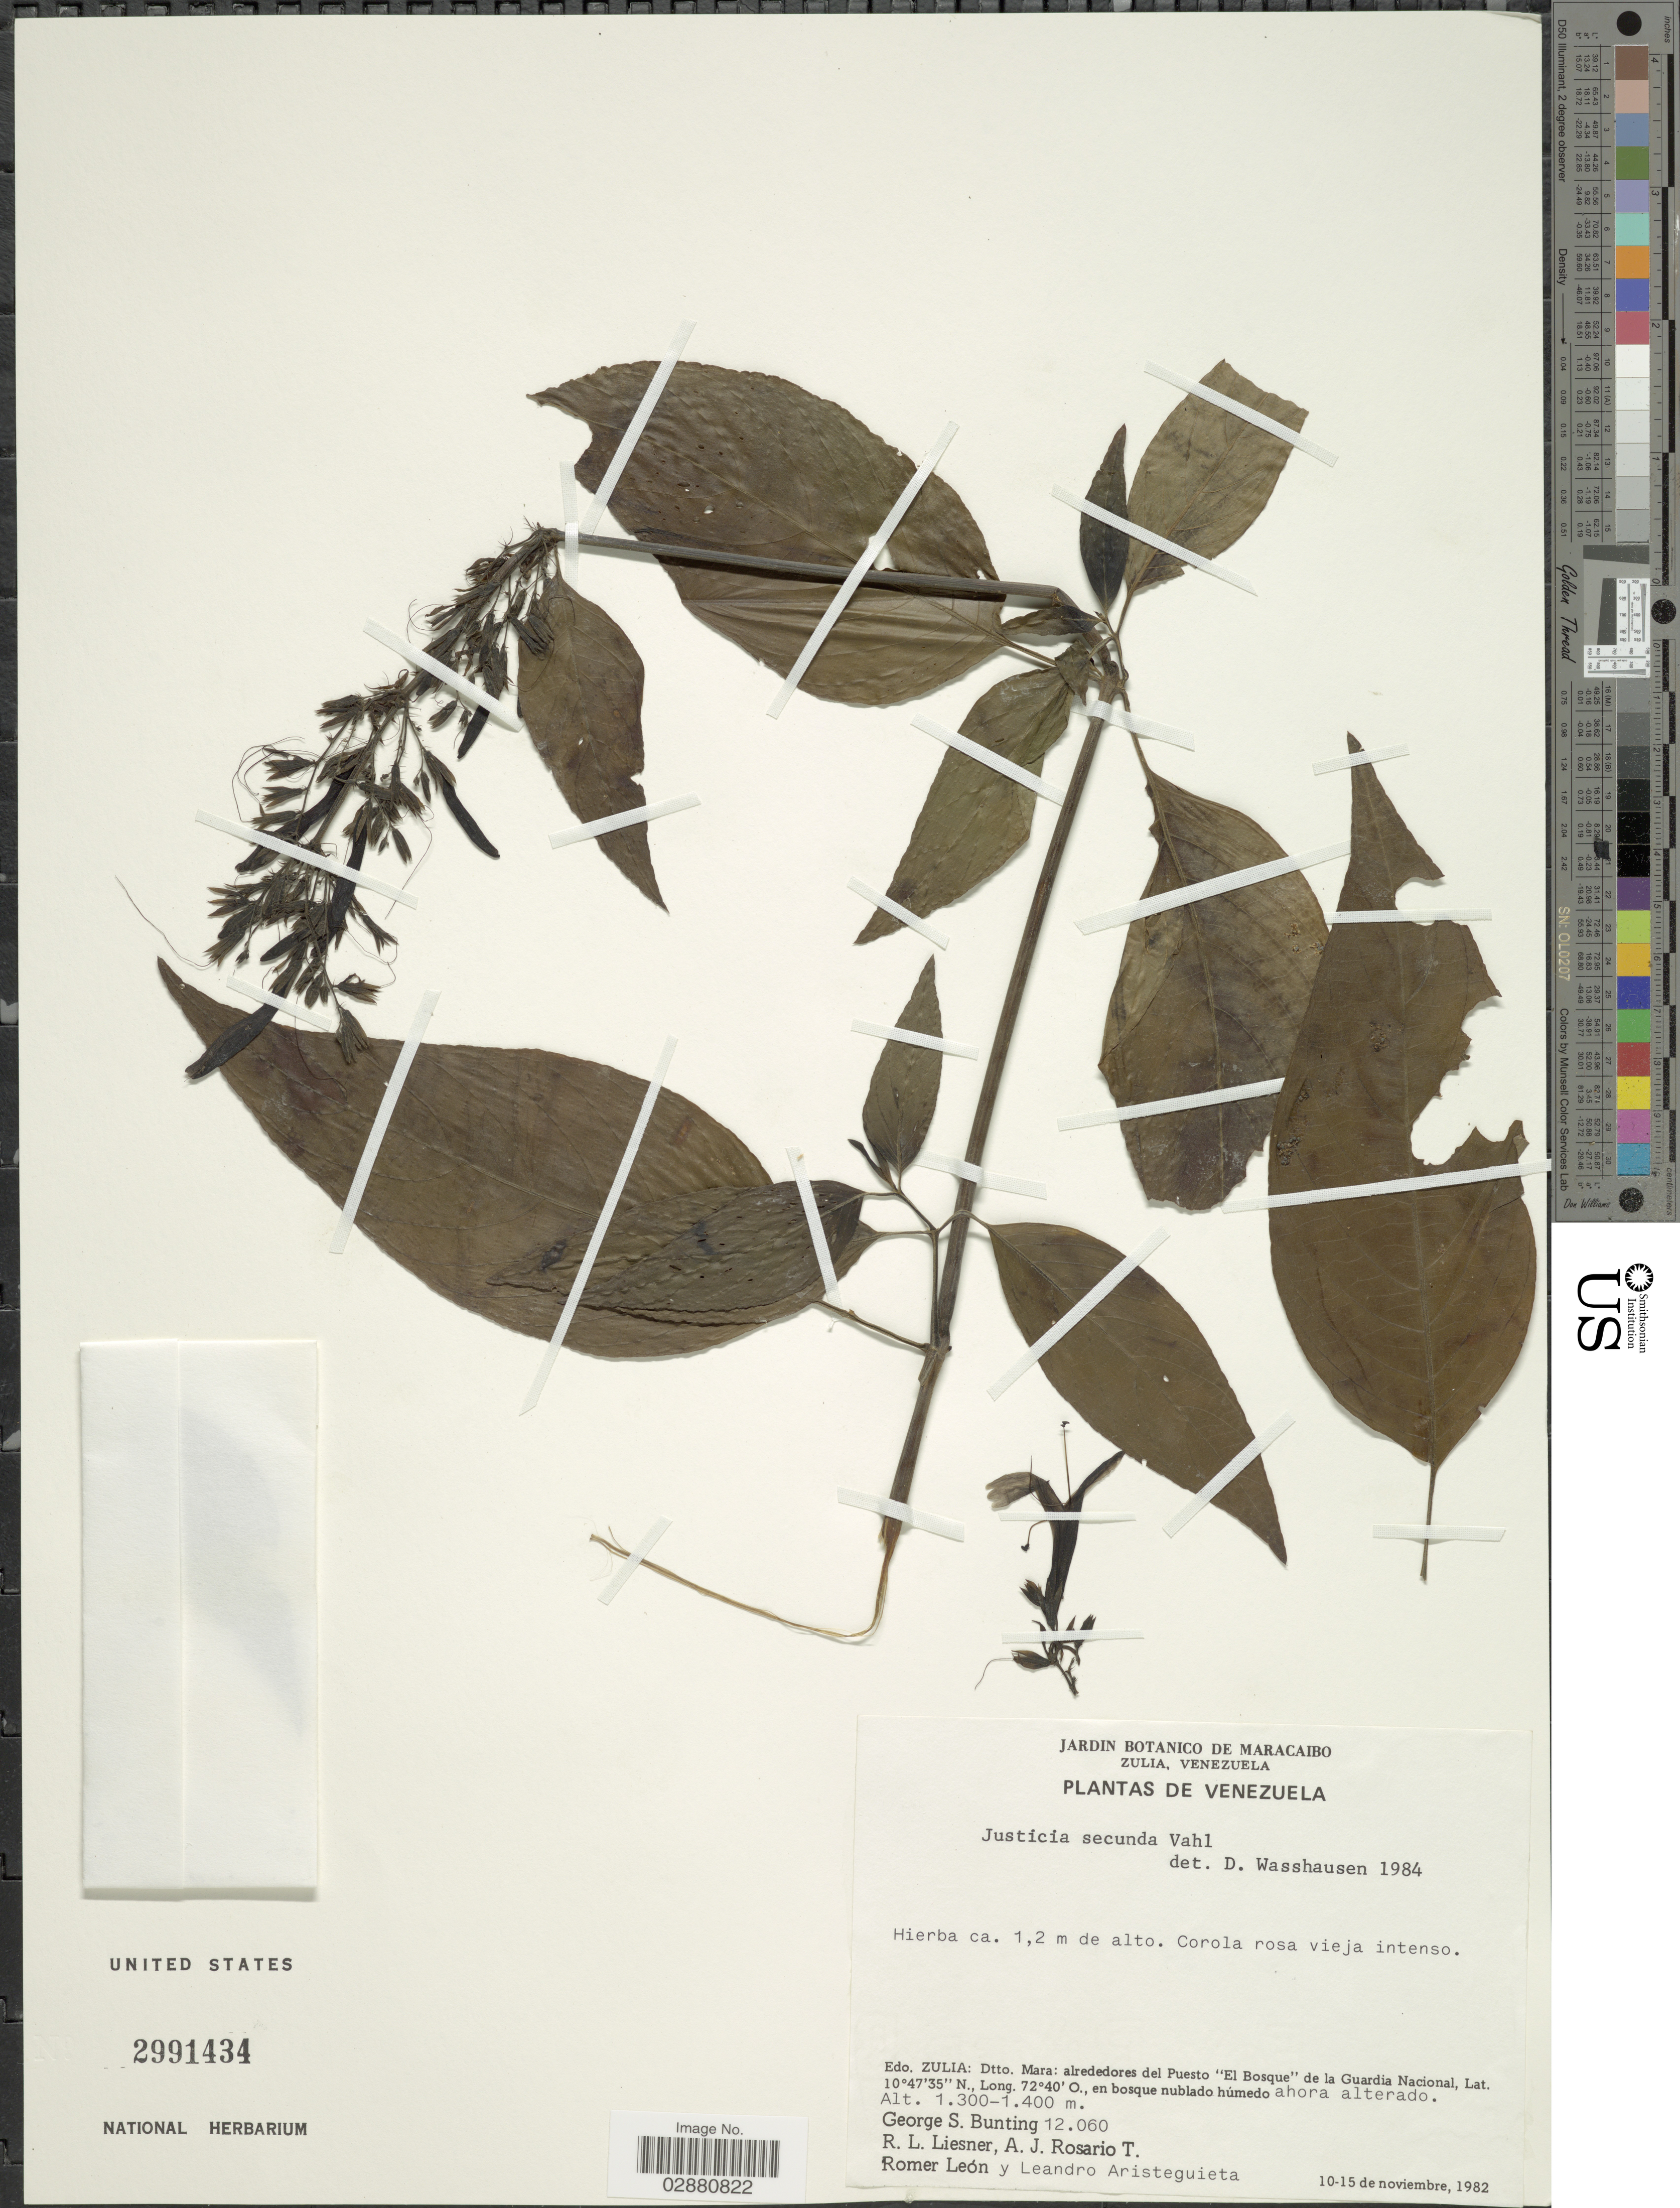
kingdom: Plantae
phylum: Tracheophyta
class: Magnoliopsida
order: Lamiales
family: Acanthaceae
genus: Justicia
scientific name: Justicia secunda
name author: Vahl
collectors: G. S. Bunting, R. L. Liesner, A. Rosario T., R. León & L. Aristeguieta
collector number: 12060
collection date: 1982-11-10/1982-11-15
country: Venezuela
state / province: Zulia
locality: Edo. Zulia: Dtto. Mara: alrededores del Puesto "El Bosque" de la Guardia Nacional.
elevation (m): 1300